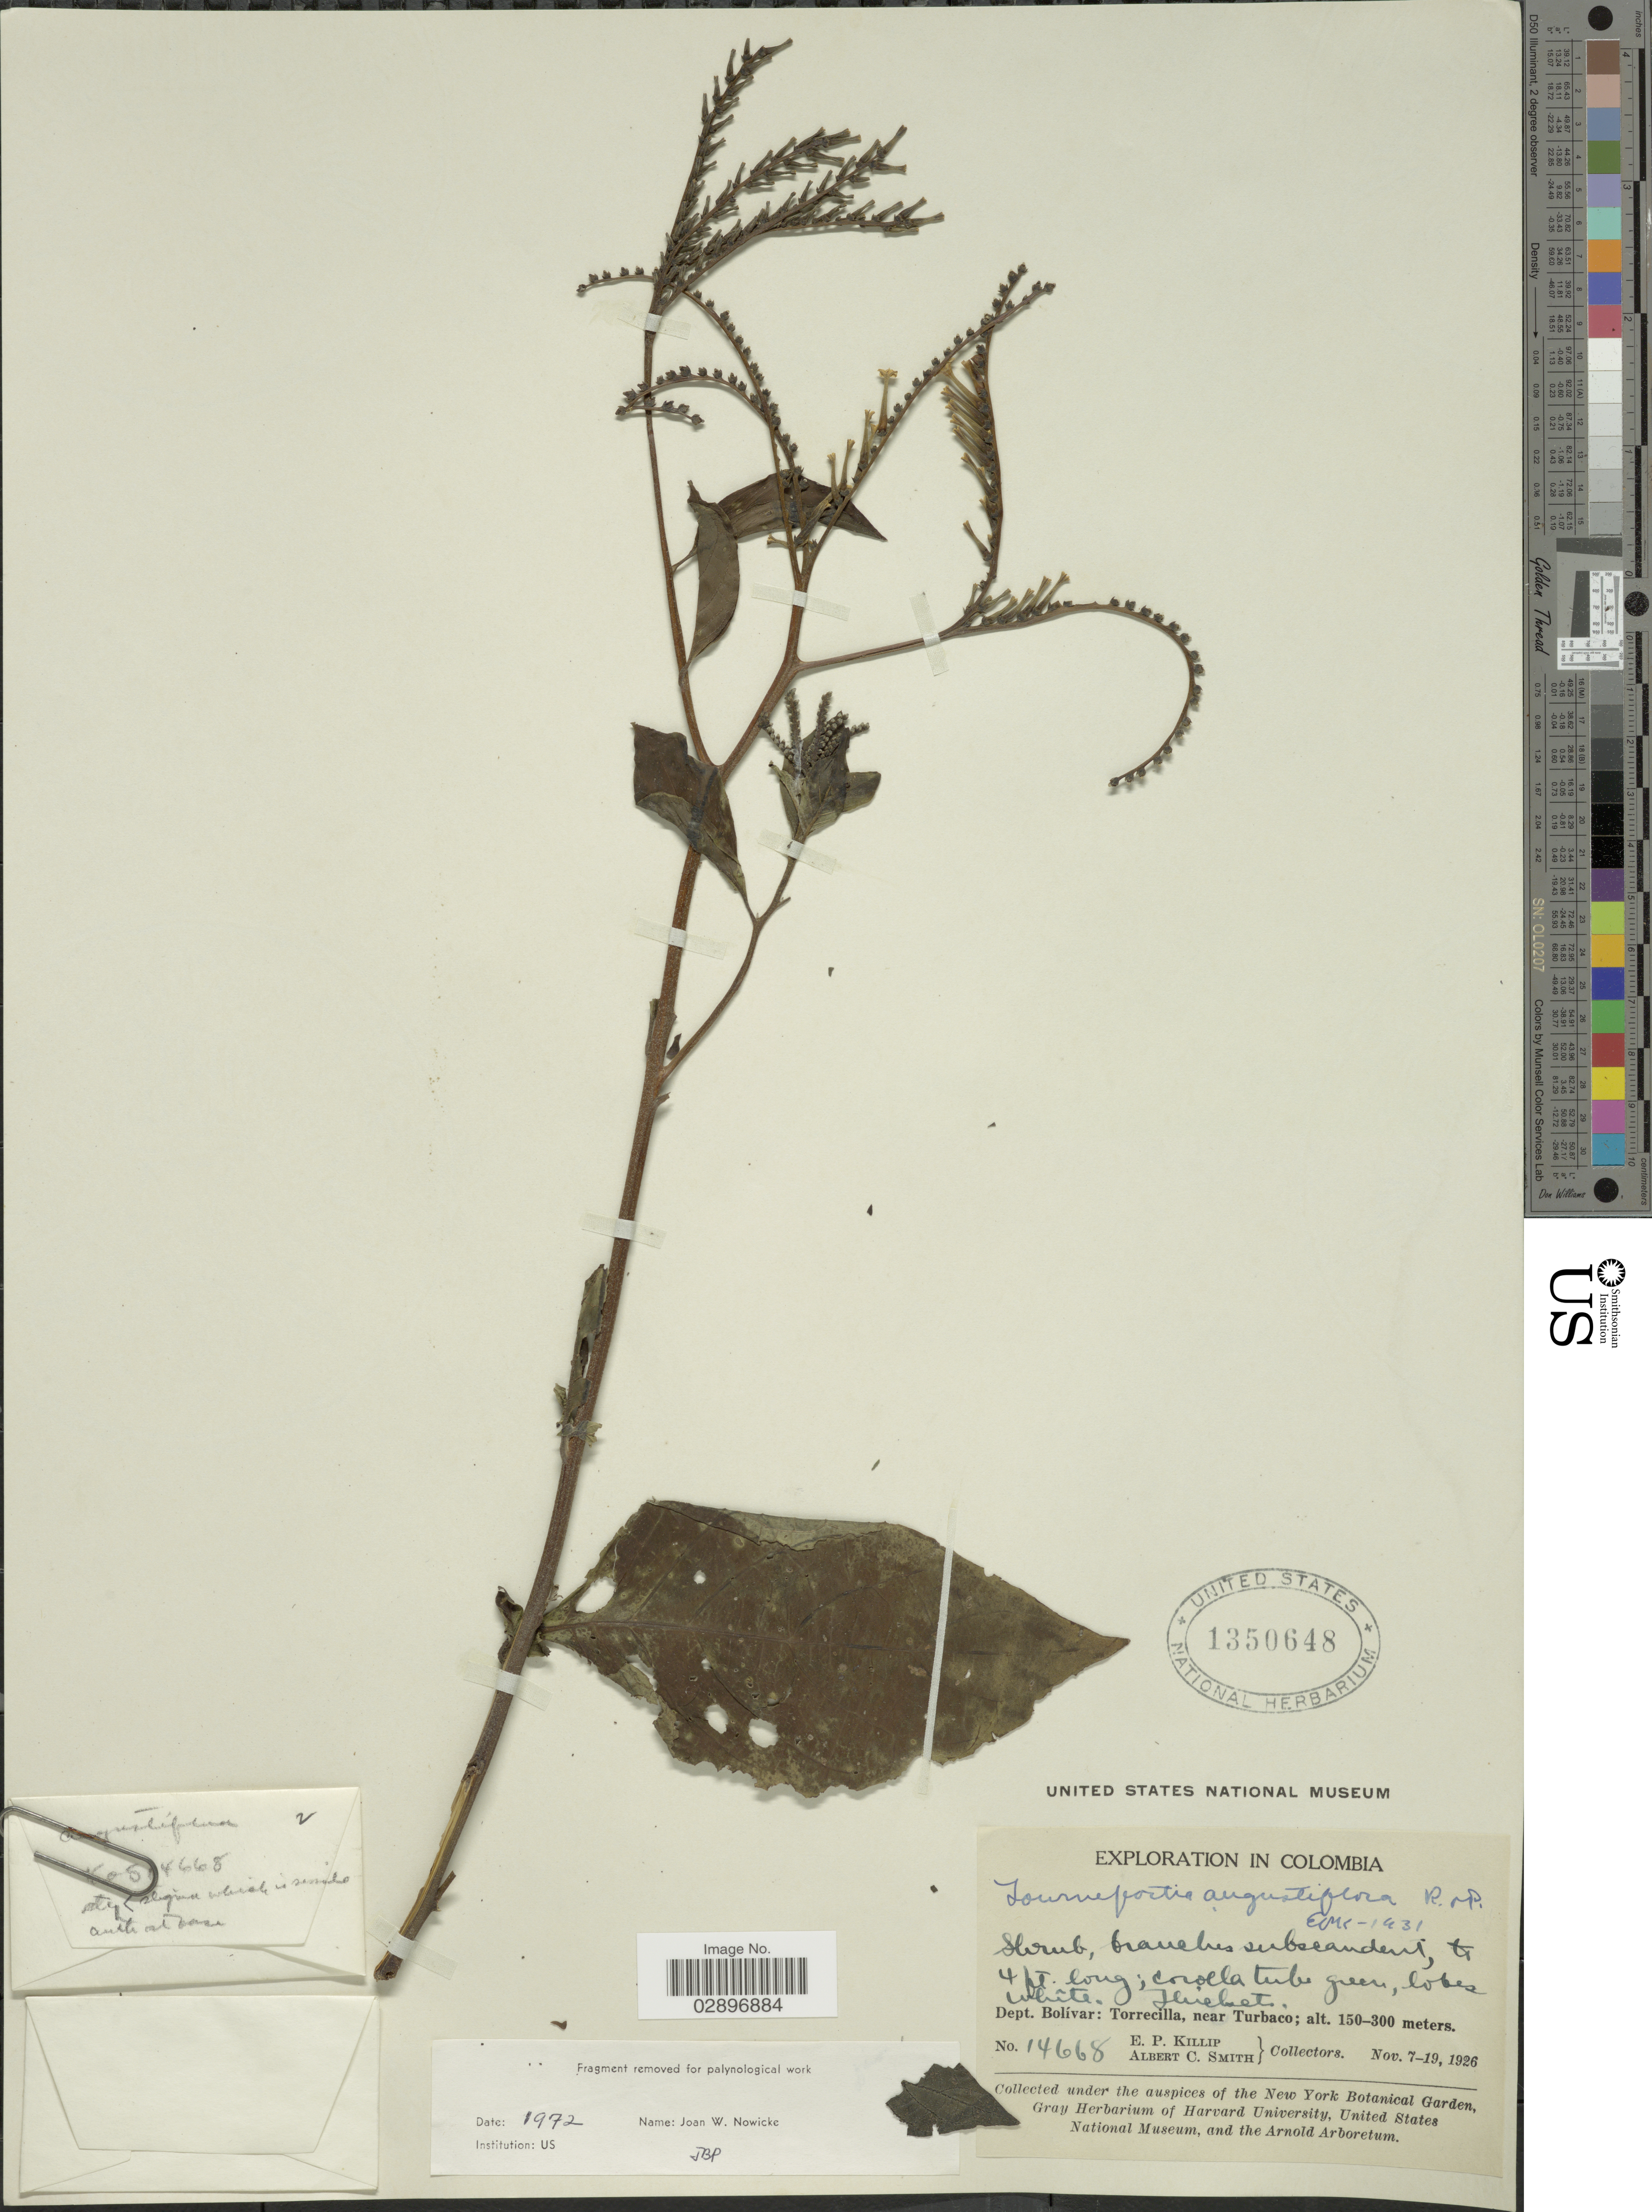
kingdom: Plantae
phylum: Tracheophyta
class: Magnoliopsida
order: Boraginales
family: Heliotropiaceae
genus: Tournefortia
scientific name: Tournefortia angustiflora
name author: Ruiz & Pav.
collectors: E. P. Killip & A. C. Smith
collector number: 14668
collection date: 1926-11-07/1926-11-19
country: Colombia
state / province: Bolívar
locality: Dept. Bolívar: Torrecilla, near Turbaco.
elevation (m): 150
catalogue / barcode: US 1350648